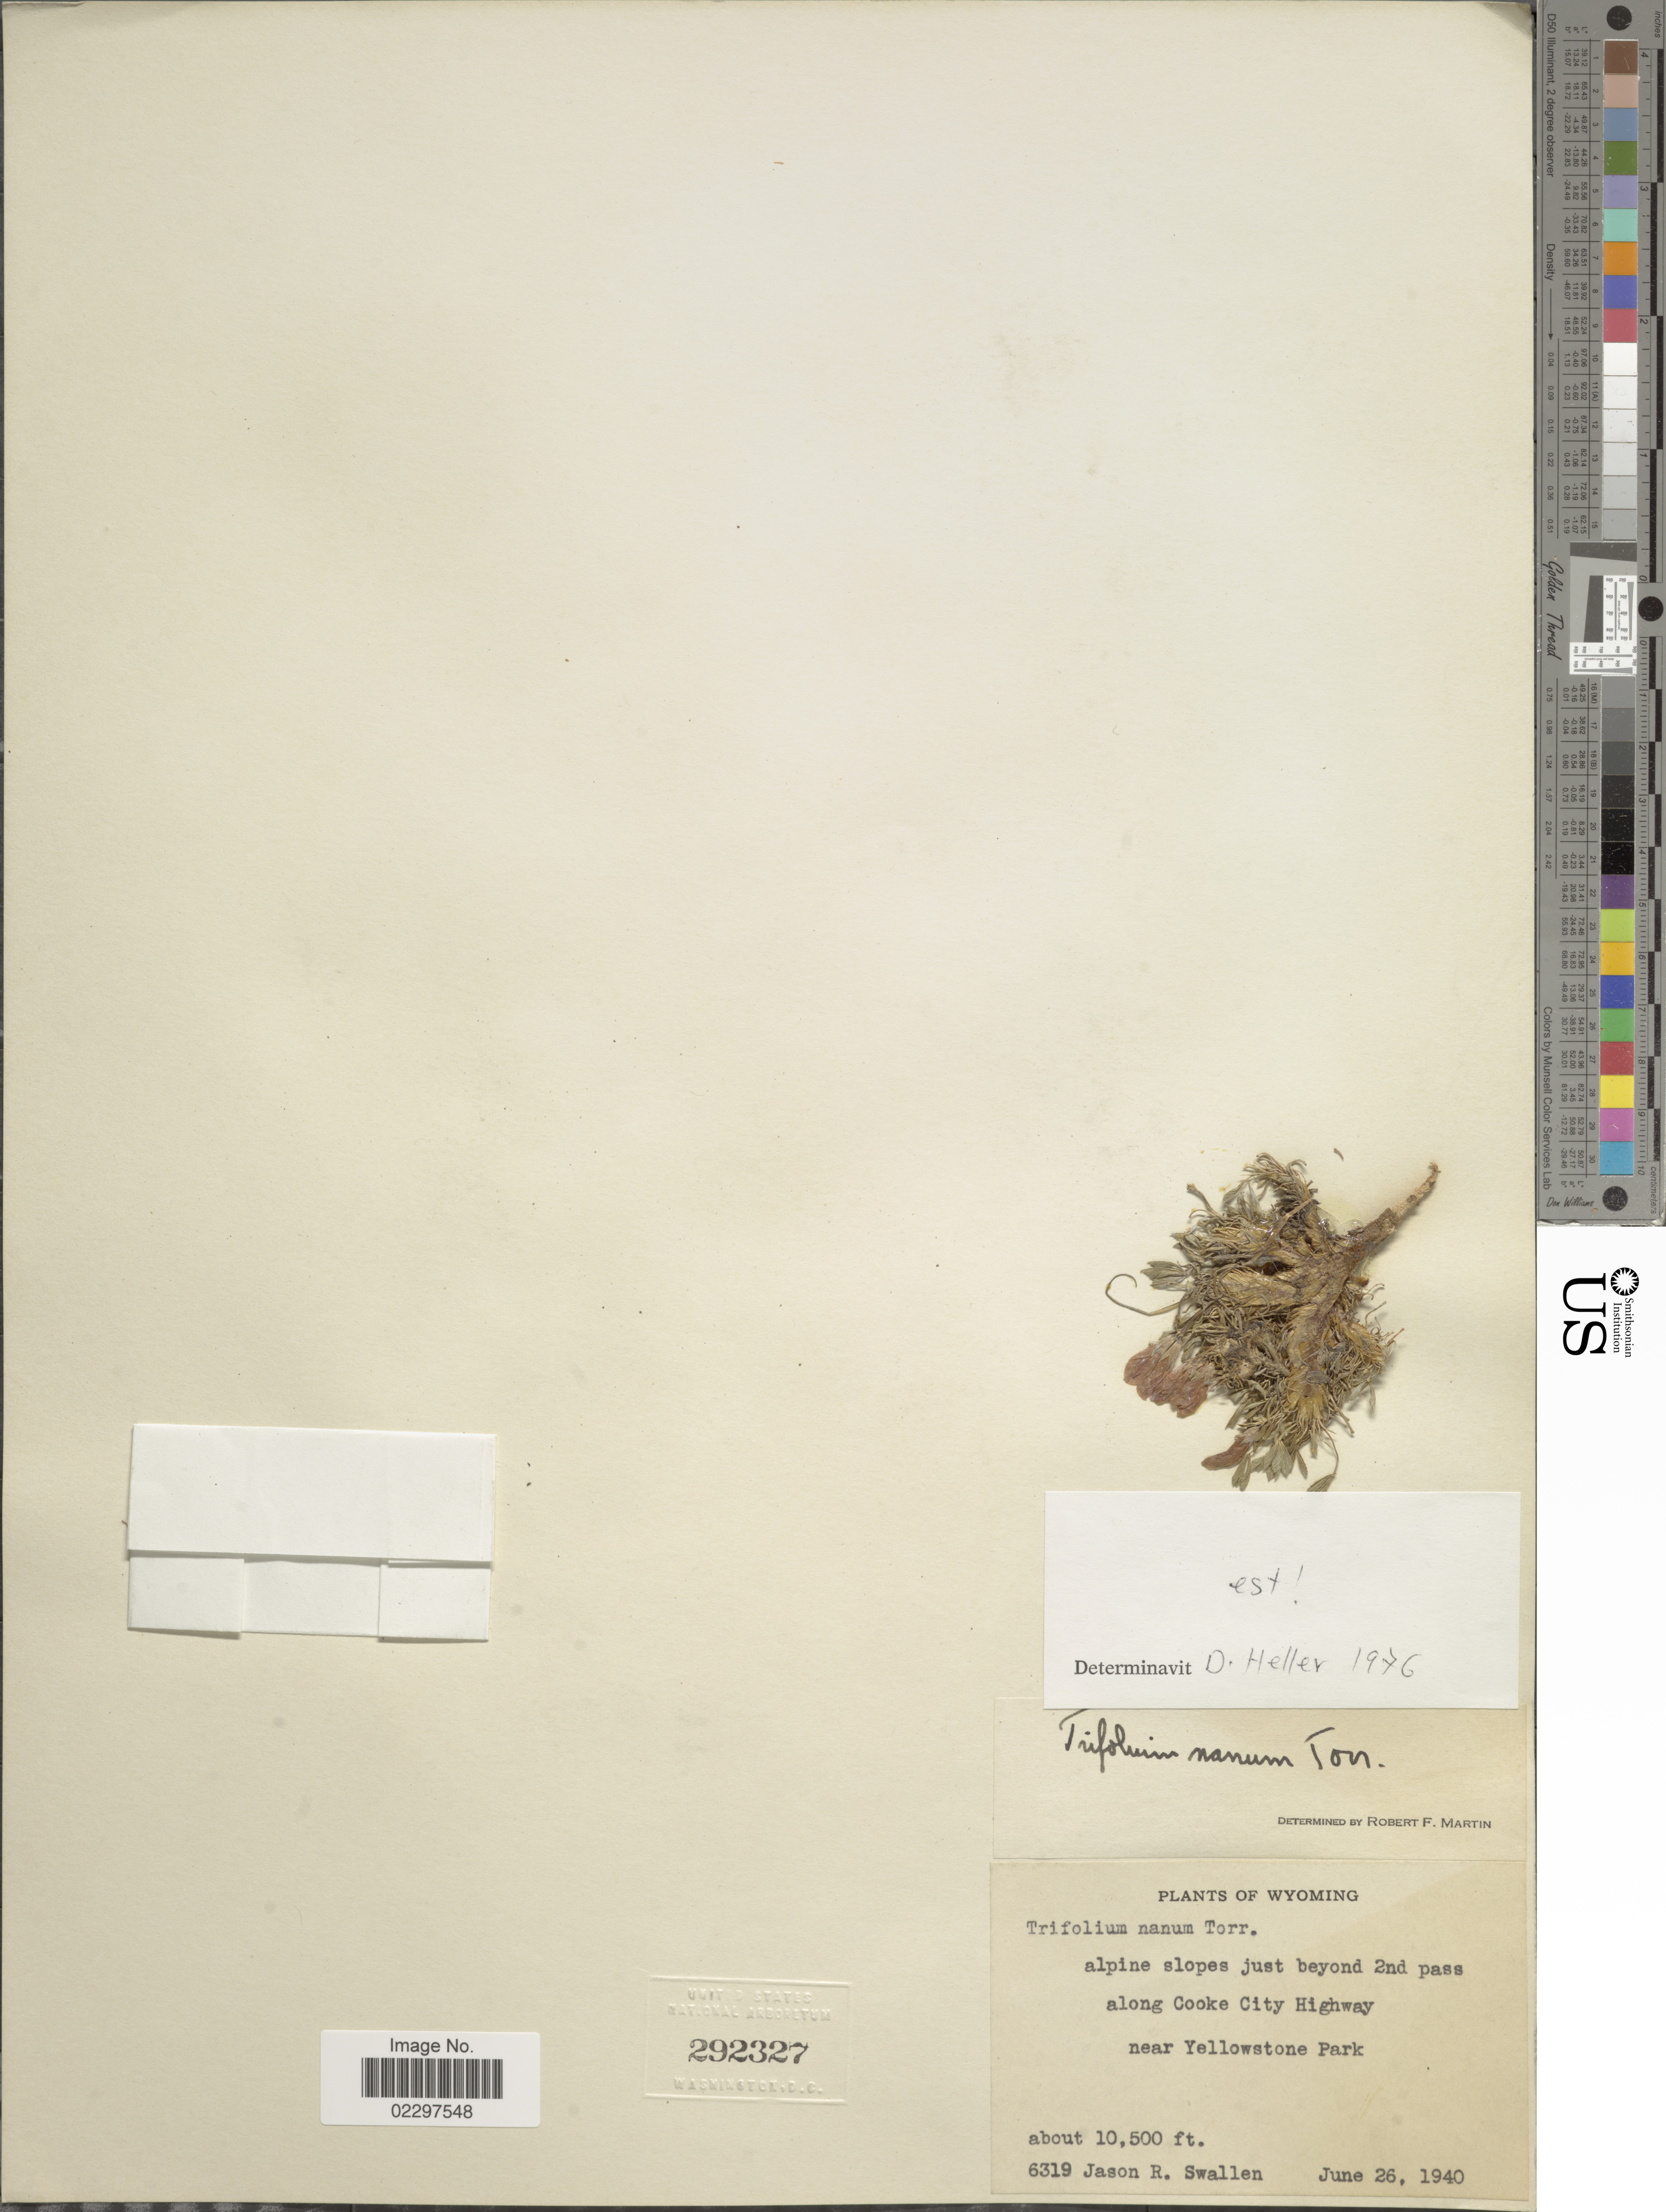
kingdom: Plantae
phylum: Tracheophyta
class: Magnoliopsida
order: Fabales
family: Fabaceae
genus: Trifolium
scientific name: Trifolium nanum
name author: Torr.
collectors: J. R. Swallen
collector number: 6319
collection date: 1940-06-26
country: United States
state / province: Wyoming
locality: Alpine slopes just beyond 2nd pass along Cooke City Highway near Yellowstone Park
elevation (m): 3200